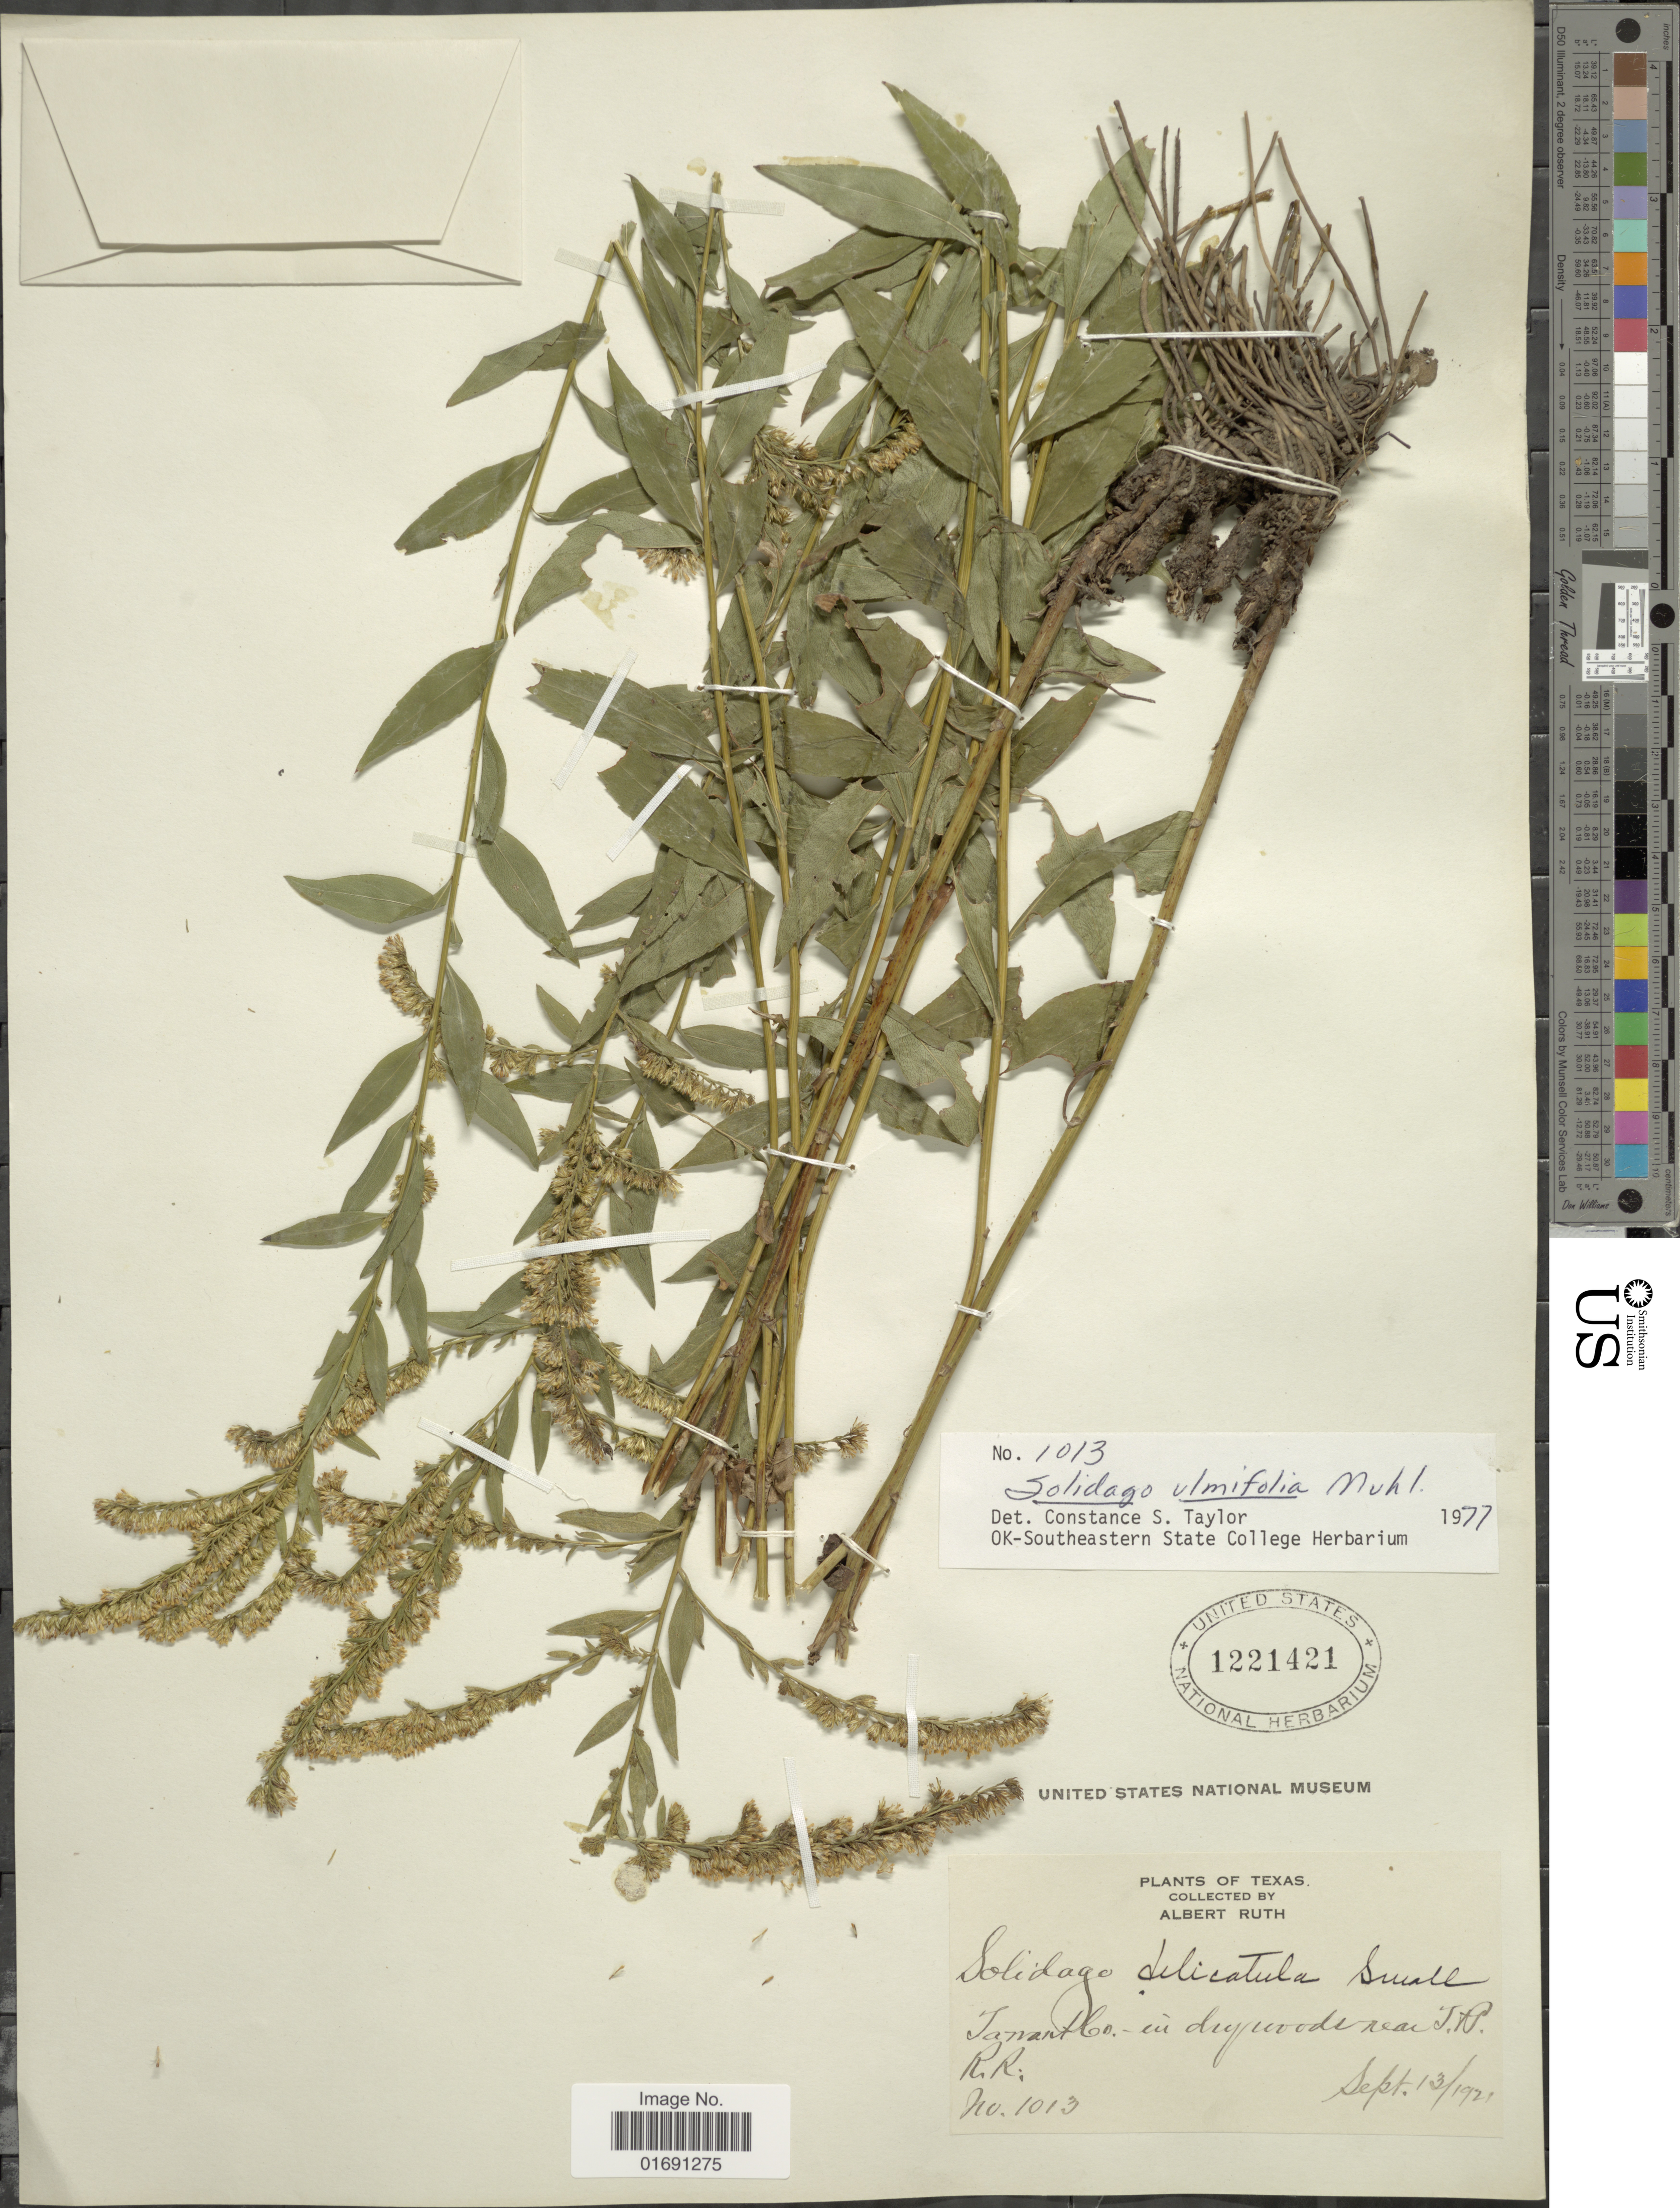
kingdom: Plantae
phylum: Tracheophyta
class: Magnoliopsida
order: Asterales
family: Asteraceae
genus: Solidago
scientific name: Solidago ulmifolia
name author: Muhl. ex Willd.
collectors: A. Ruth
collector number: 1013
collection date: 1921-09-13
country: United States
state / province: Texas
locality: Tamant Co., in dry woods near J. P. S., R. R.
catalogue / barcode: US 1221421